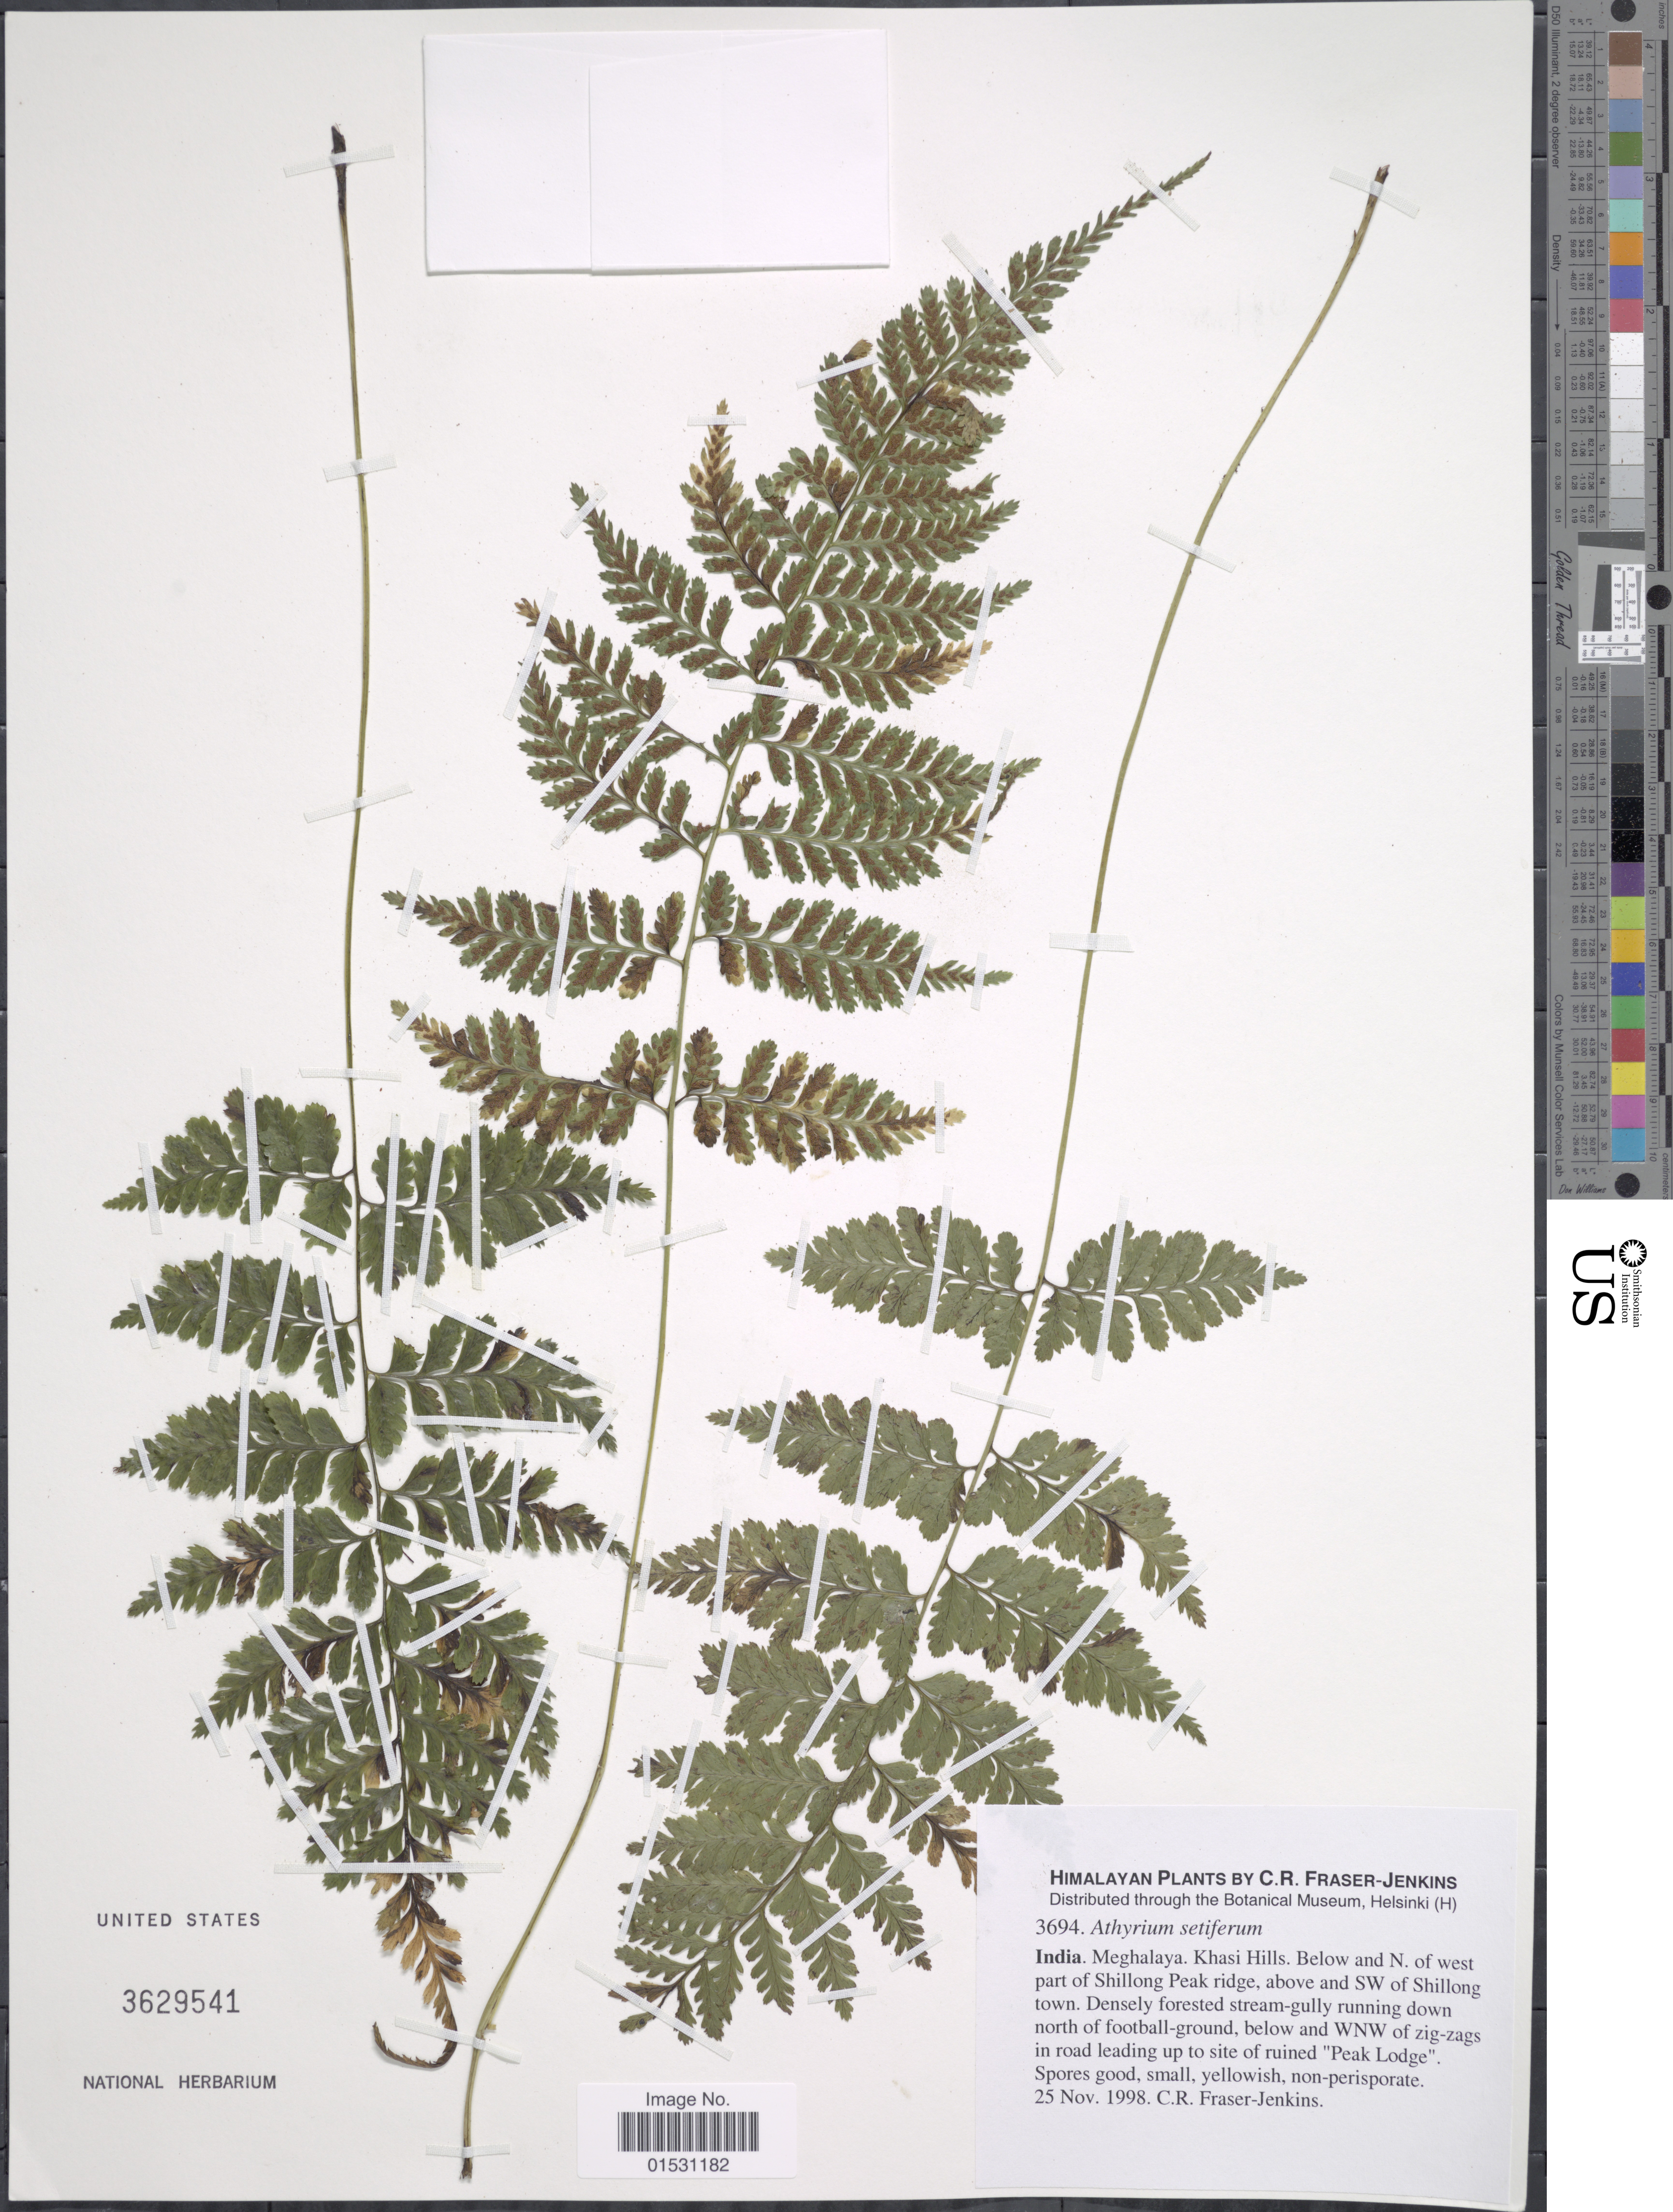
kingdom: Plantae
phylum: Tracheophyta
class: Polypodiopsida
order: Polypodiales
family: Athyriaceae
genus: Athyrium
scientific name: Athyrium setiferum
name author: C. Chr.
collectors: C. R. Fraser-Jenkins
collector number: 3694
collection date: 1998-11-25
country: India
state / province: Meghalaya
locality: Himalayan. Meghalaya. Khasi Hills. Below and N. of west part of Shillong Peak ridge, above and SW of Shillong town. Densely forested stream-gully running dowm north of football-ground, below and WNW of zig-zags in road leading up to site of ruined 'Peak Lodge'.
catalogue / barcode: US 3629541